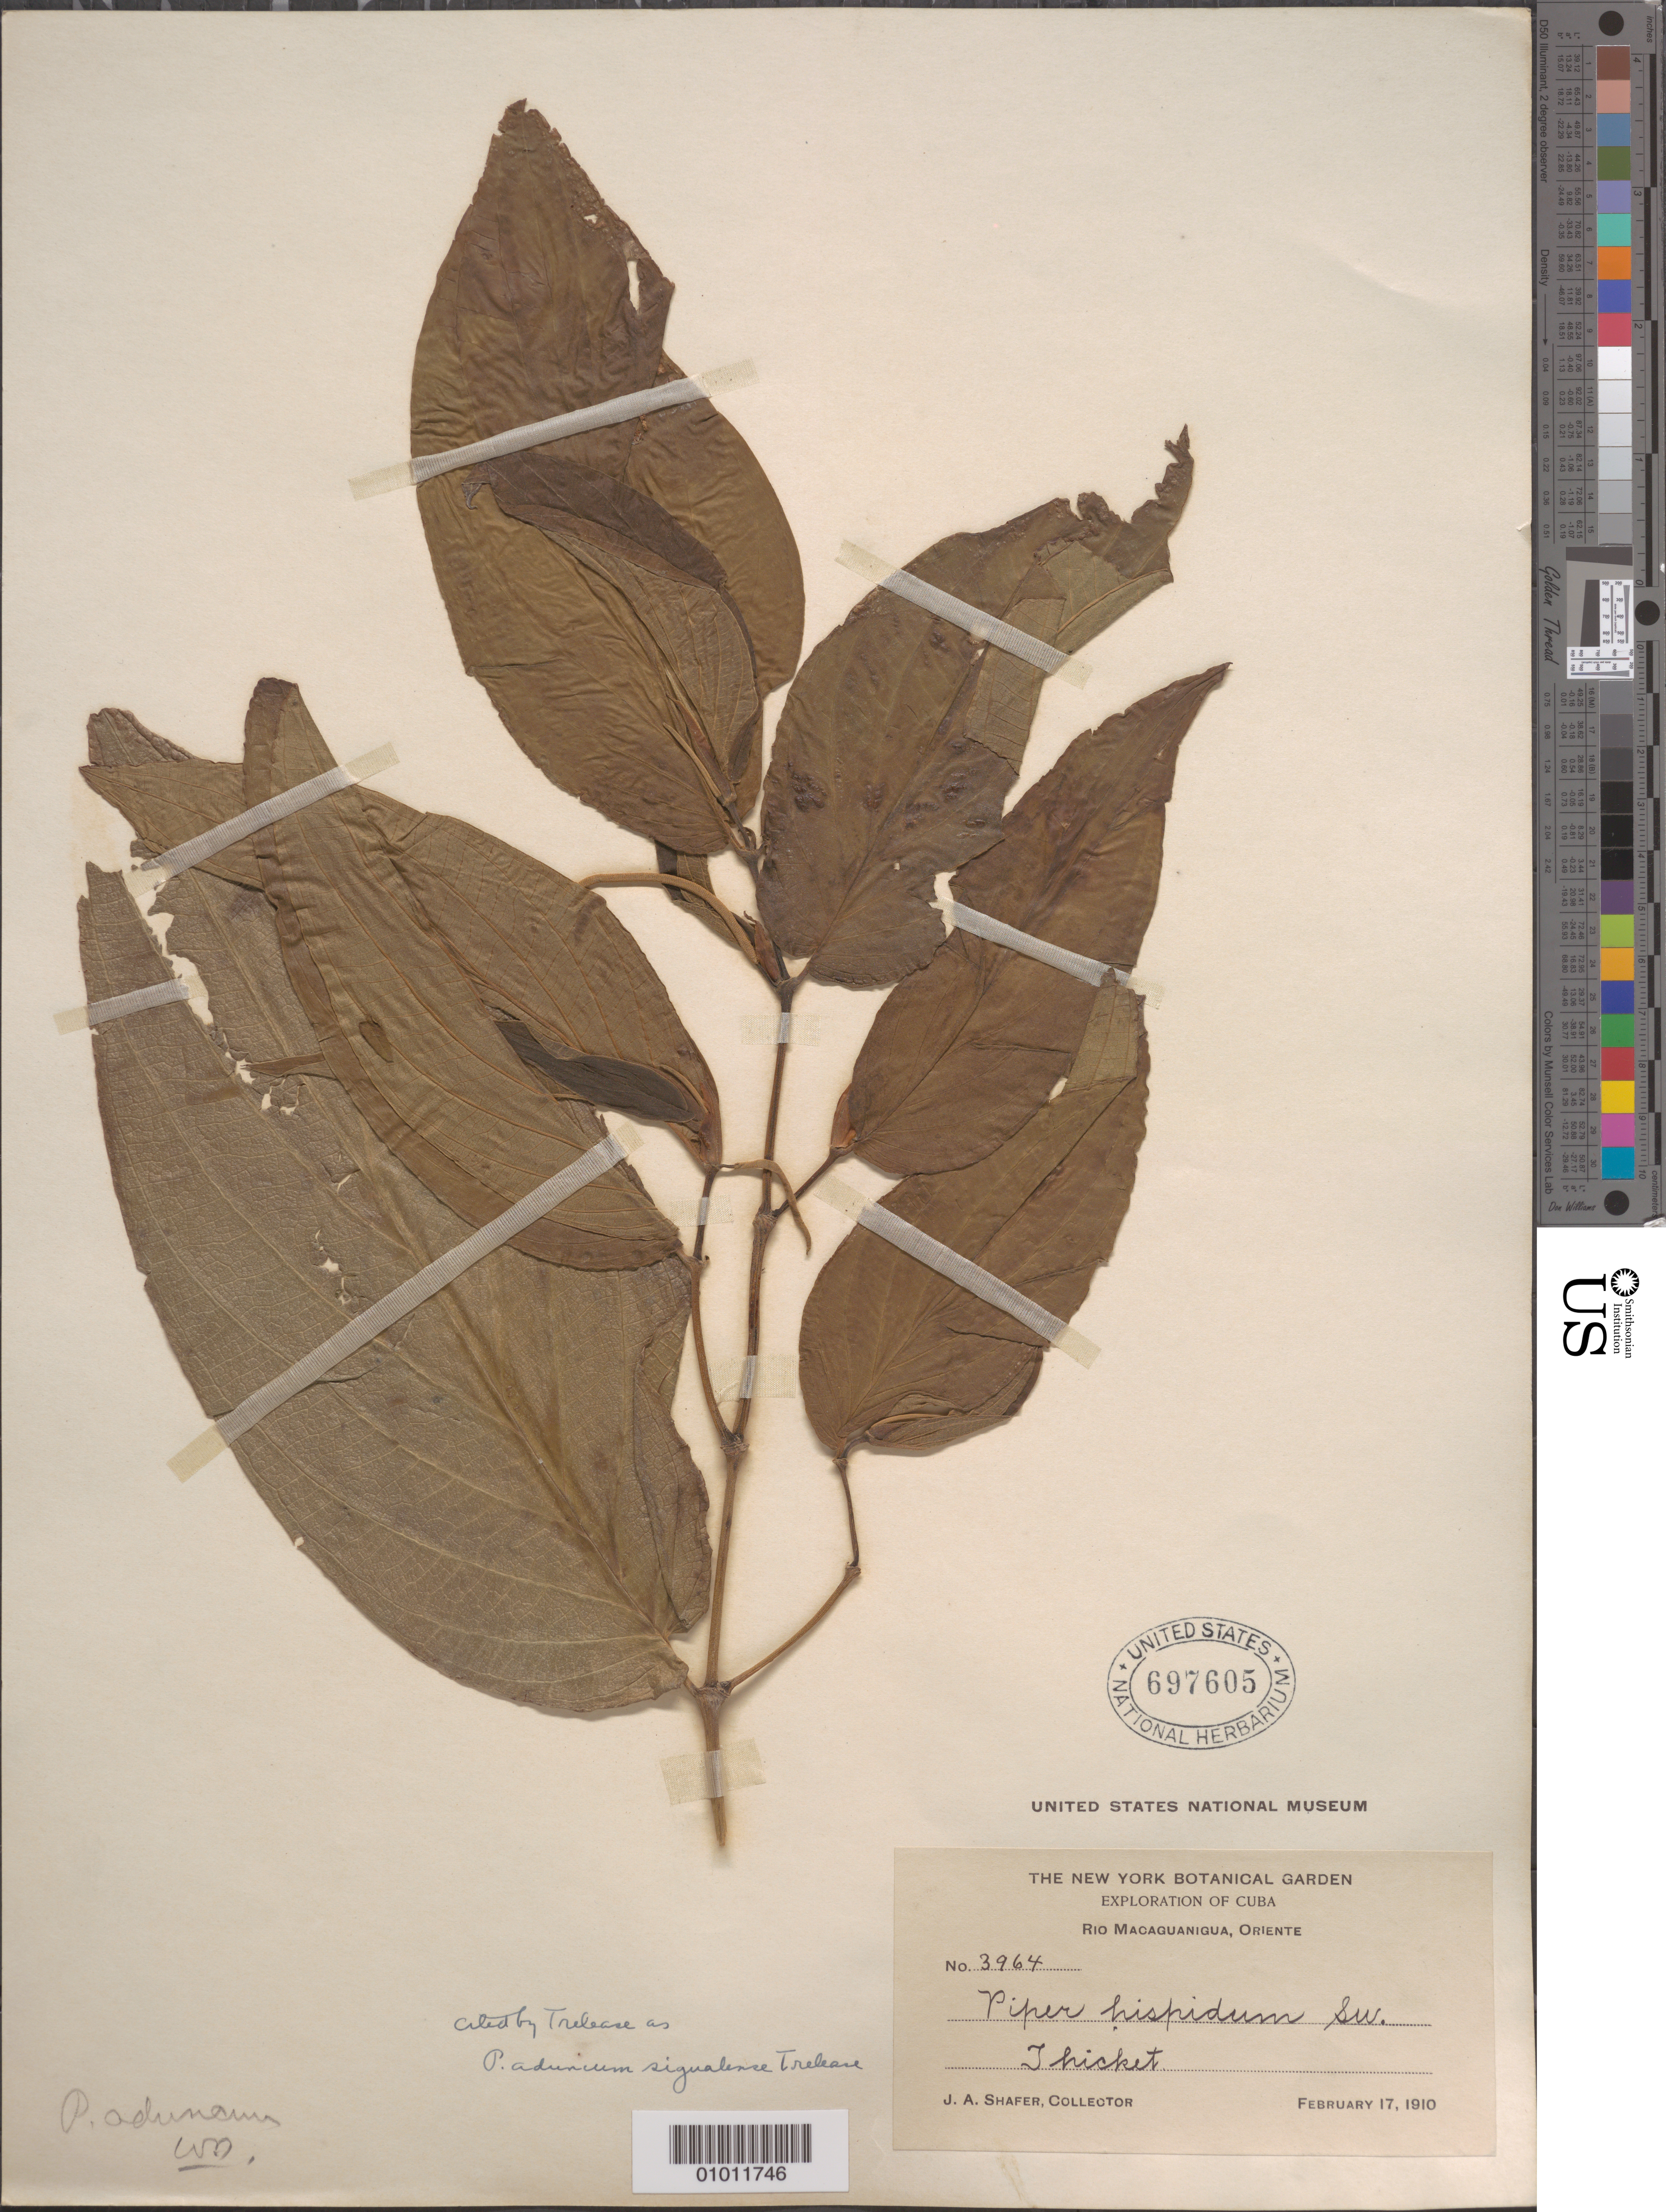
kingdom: Plantae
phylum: Tracheophyta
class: Magnoliopsida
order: Piperales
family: Piperaceae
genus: Piper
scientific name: Piper aduncum var. sigualense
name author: Trel.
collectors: J. A. Shafer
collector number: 3964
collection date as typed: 17 Feb 1910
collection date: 1910-02-17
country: Cuba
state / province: Oriente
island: Cuba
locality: Thicket; Rio Macaguanigua, Oriente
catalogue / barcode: US 697605